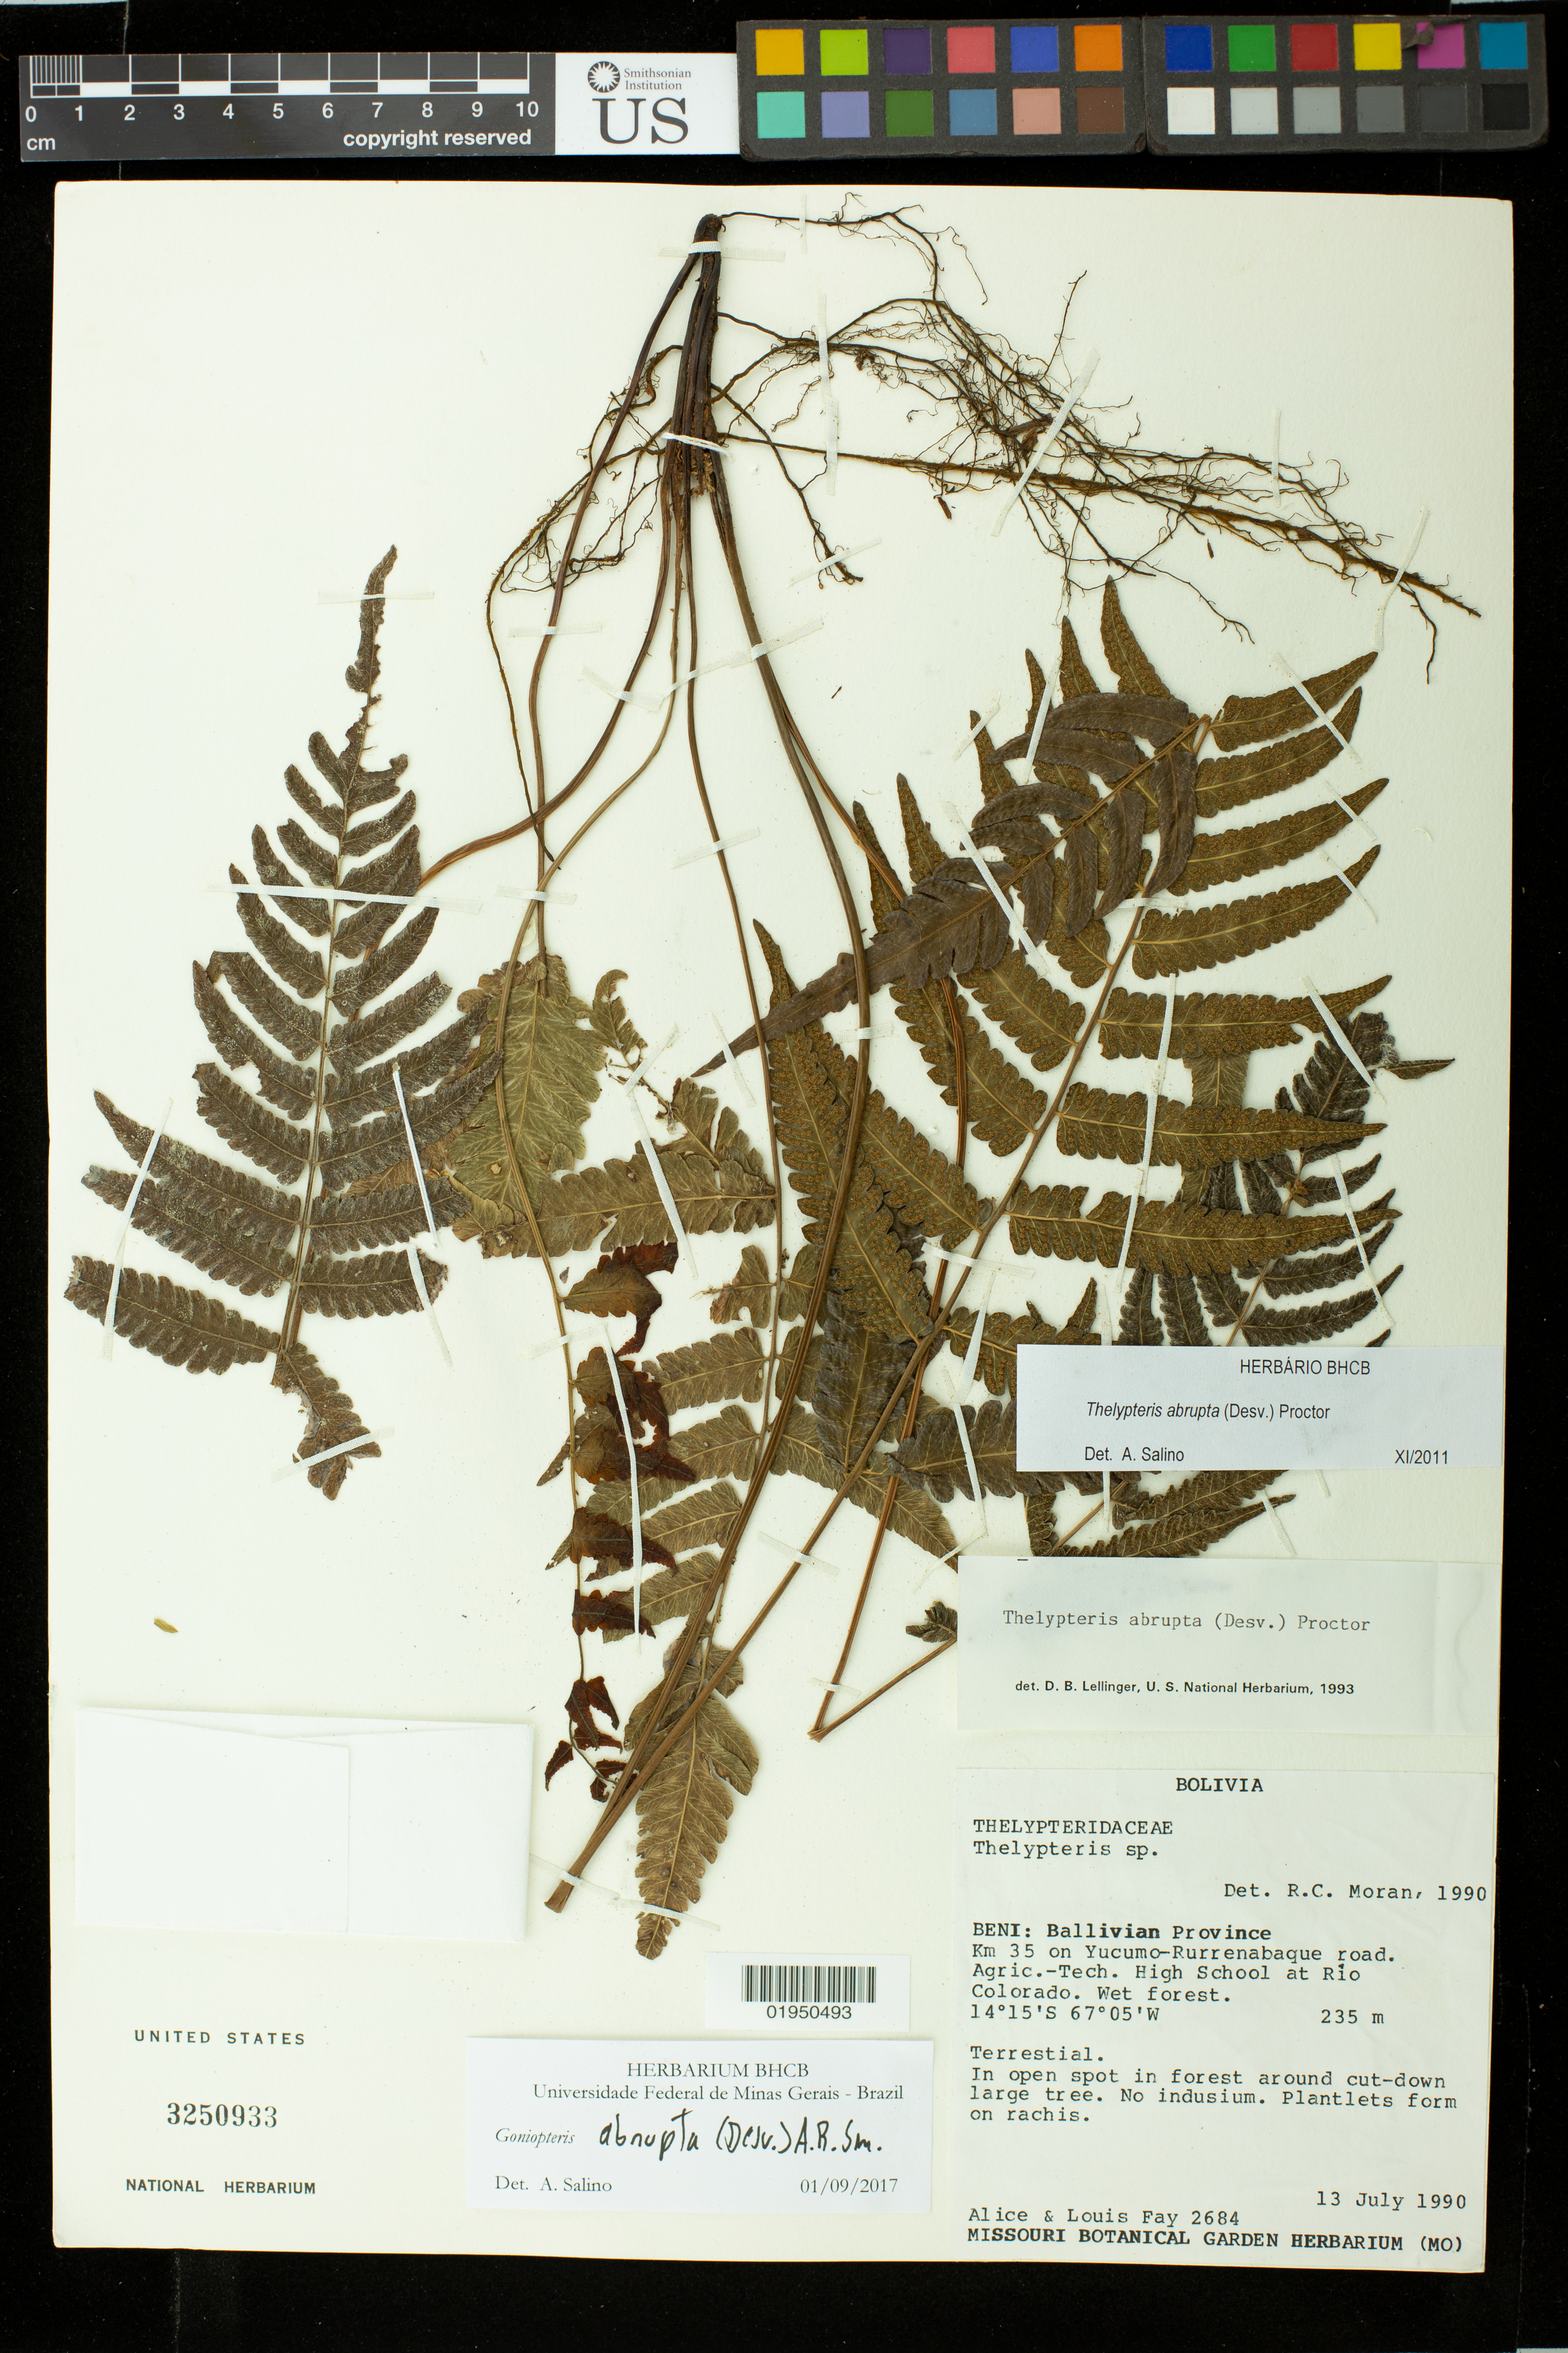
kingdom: Plantae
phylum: Tracheophyta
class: Polypodiopsida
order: Polypodiales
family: Thelypteridaceae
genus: Goniopteris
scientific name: Goniopteris abrupta (Desv.) comb. nov., ined 2015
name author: (Desv.)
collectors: A. Fay & L. Fay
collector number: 2684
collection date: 1990-07-13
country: Bolivia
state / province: Beni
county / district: Ballivián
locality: Km 35 on Yuckumo-Rurrenabaque road. Agric.-tech. Highschool at Rio Colorado. Wet Forest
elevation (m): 235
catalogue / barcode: US 3250933